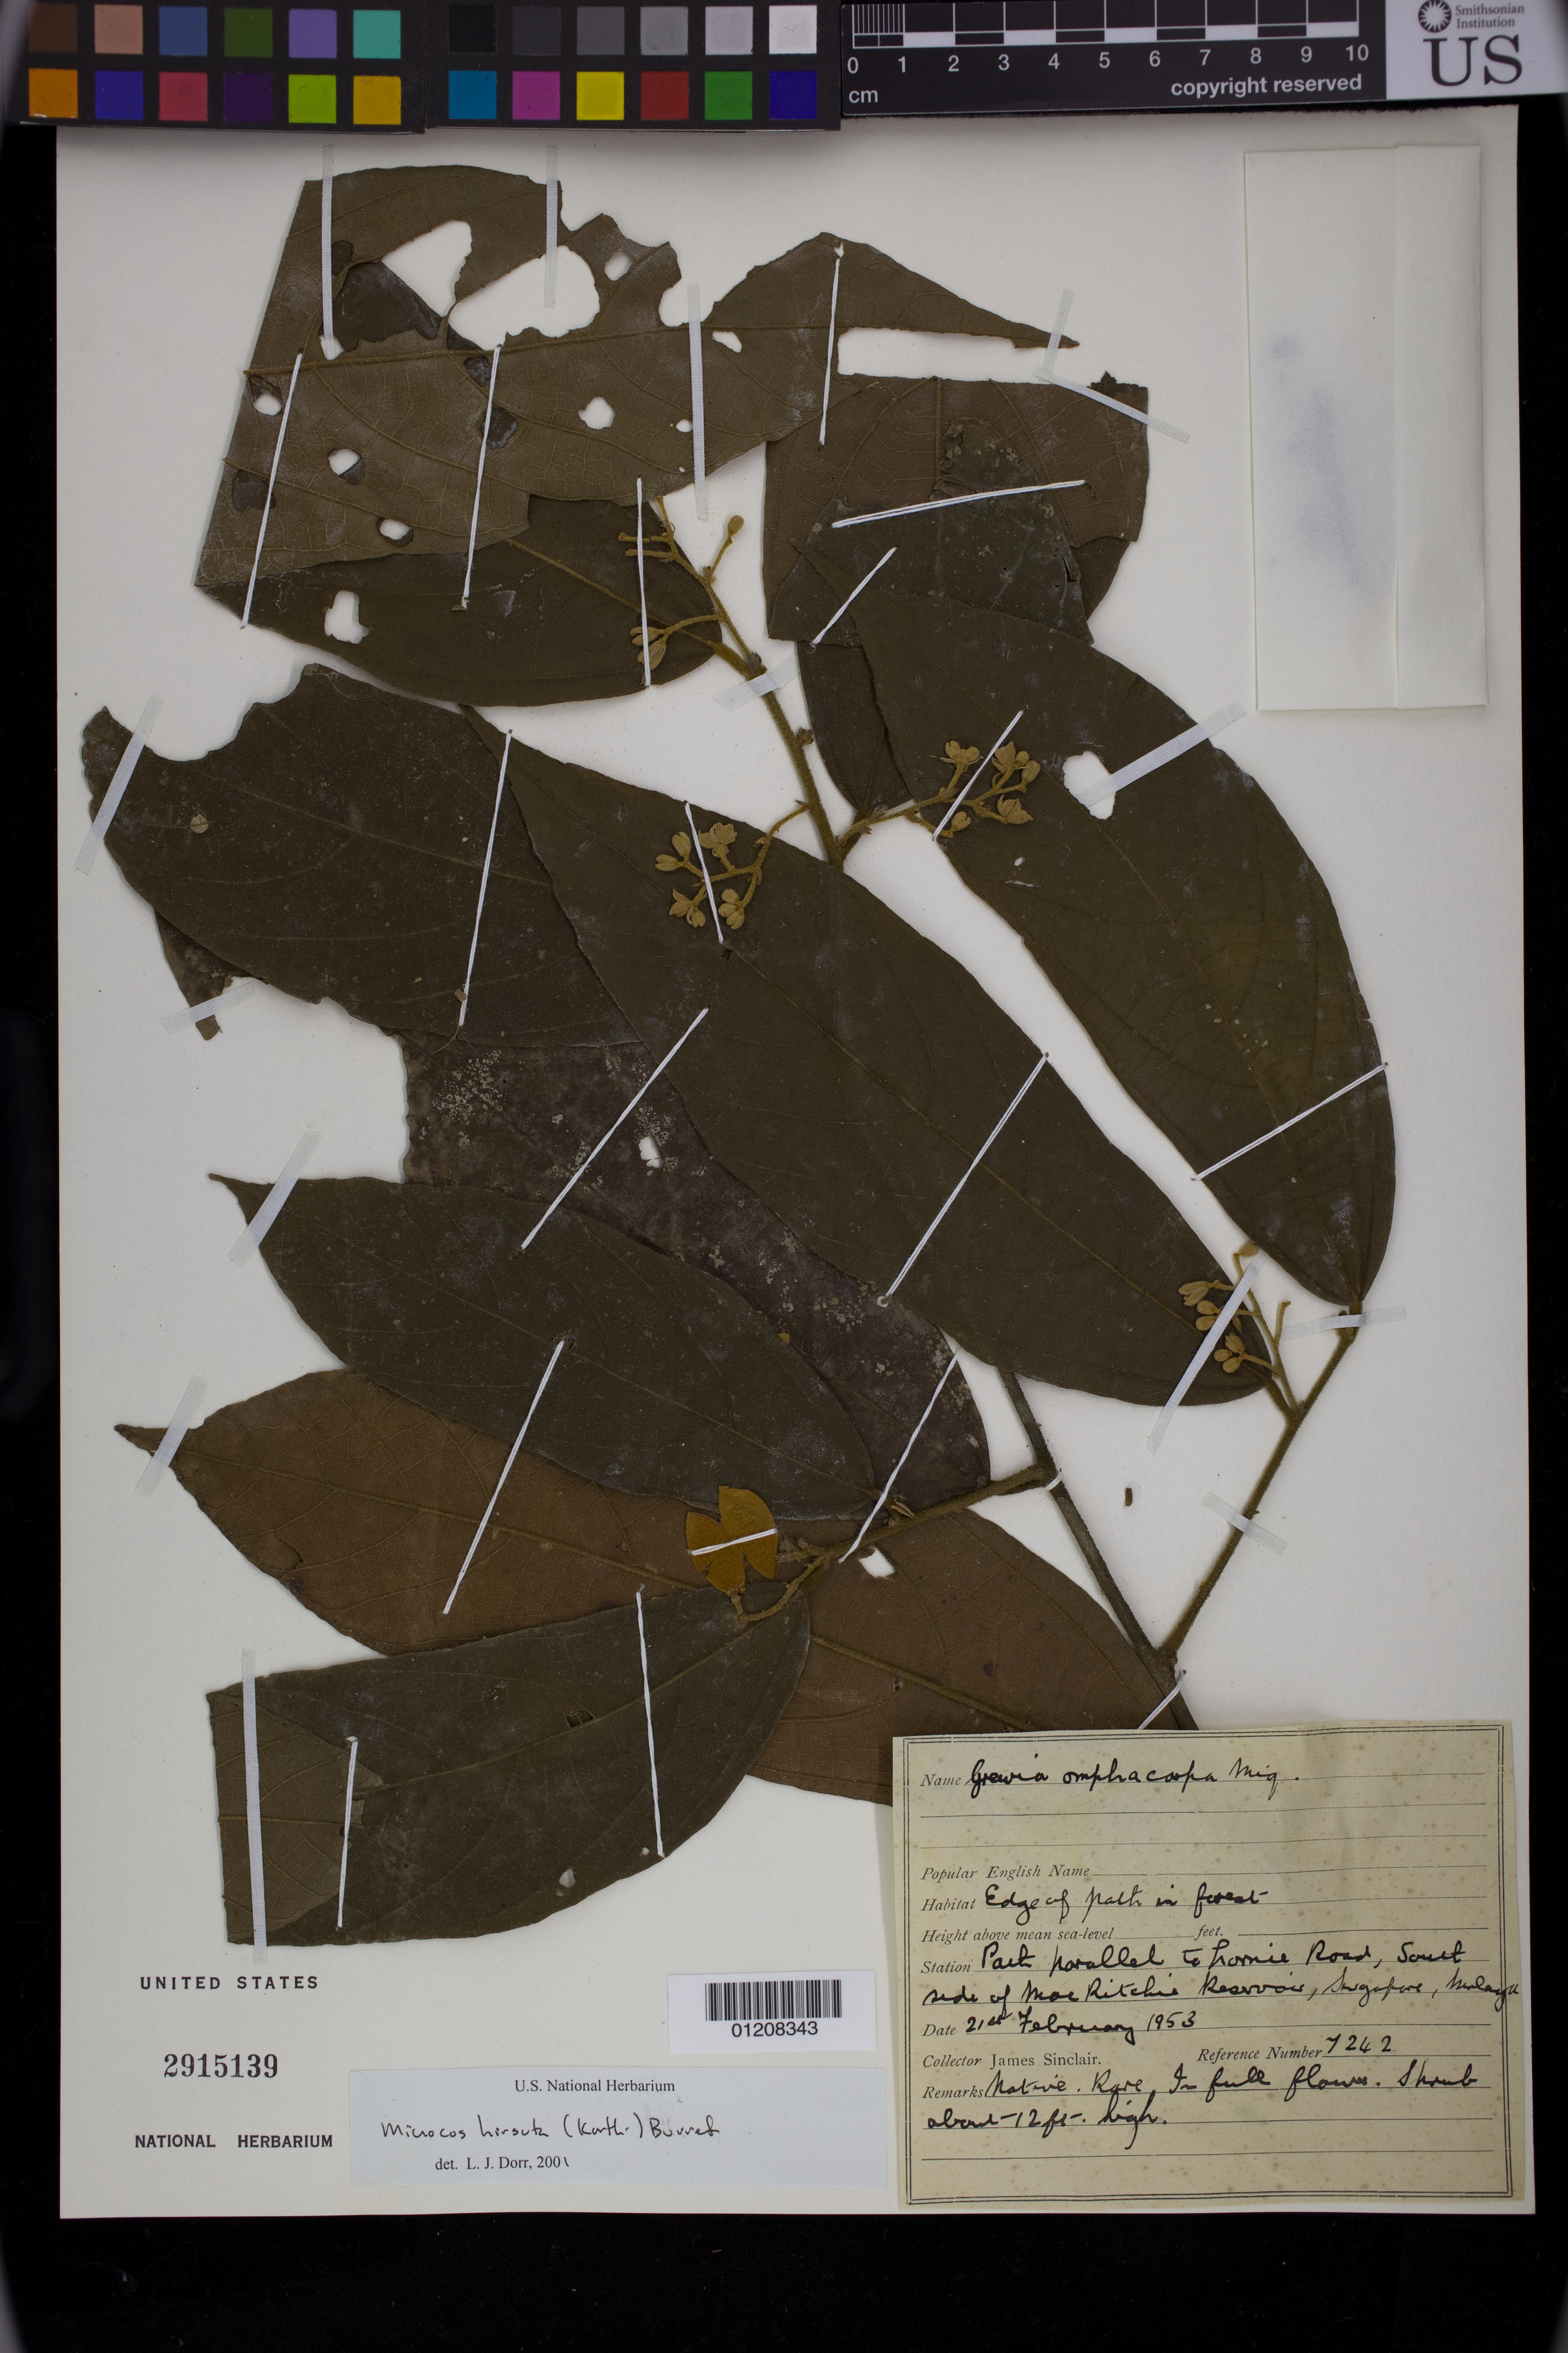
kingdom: Plantae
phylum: Tracheophyta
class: Magnoliopsida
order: Malvales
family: Malvaceae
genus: Microcos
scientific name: Microcos hirsuta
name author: (Korth.) Burret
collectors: J. Sinclair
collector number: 7242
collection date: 1953-02-21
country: Malaysia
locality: Singapore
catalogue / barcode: US 2915139